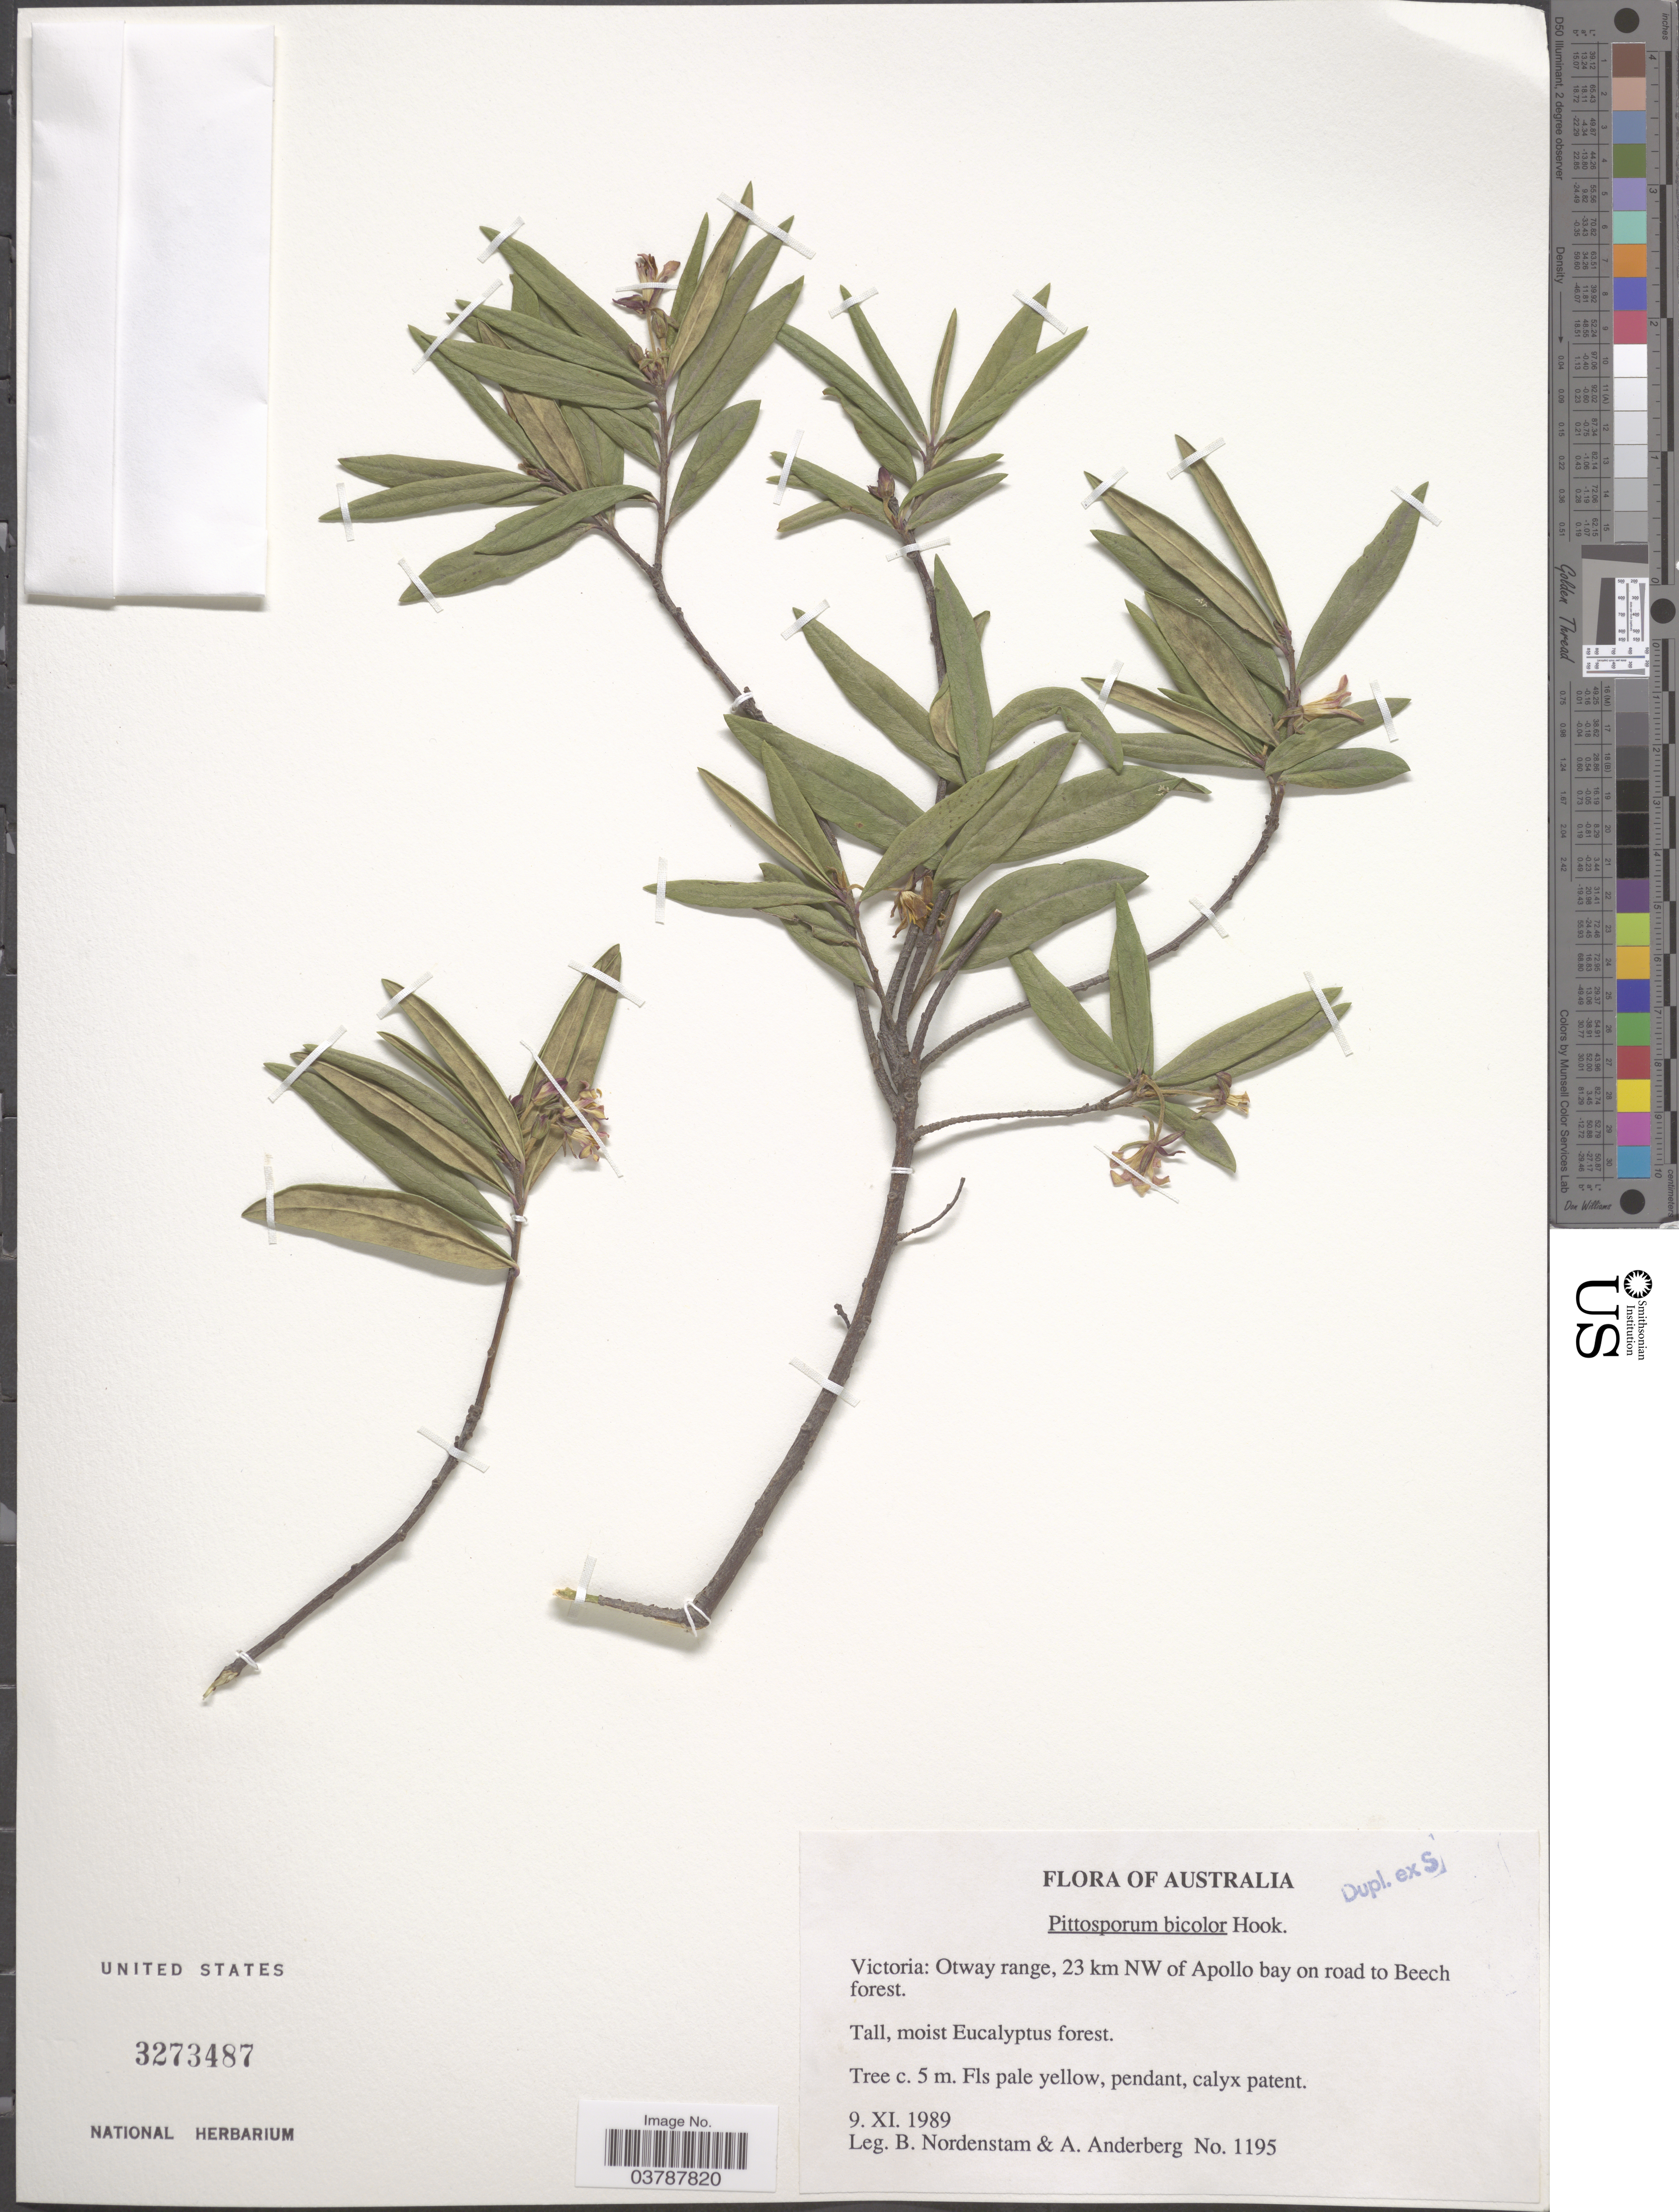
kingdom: Plantae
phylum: Tracheophyta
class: Magnoliopsida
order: Apiales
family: Pittosporaceae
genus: Pittosporum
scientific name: Pittosporum bicolor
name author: Hook.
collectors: B. Nordenstam & A. A. Anderberg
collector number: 1195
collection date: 1989-11-09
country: Australia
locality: Victoria: Otway range, 23 km NW of Apollo bay on road to Beech forest.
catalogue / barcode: US 3273487